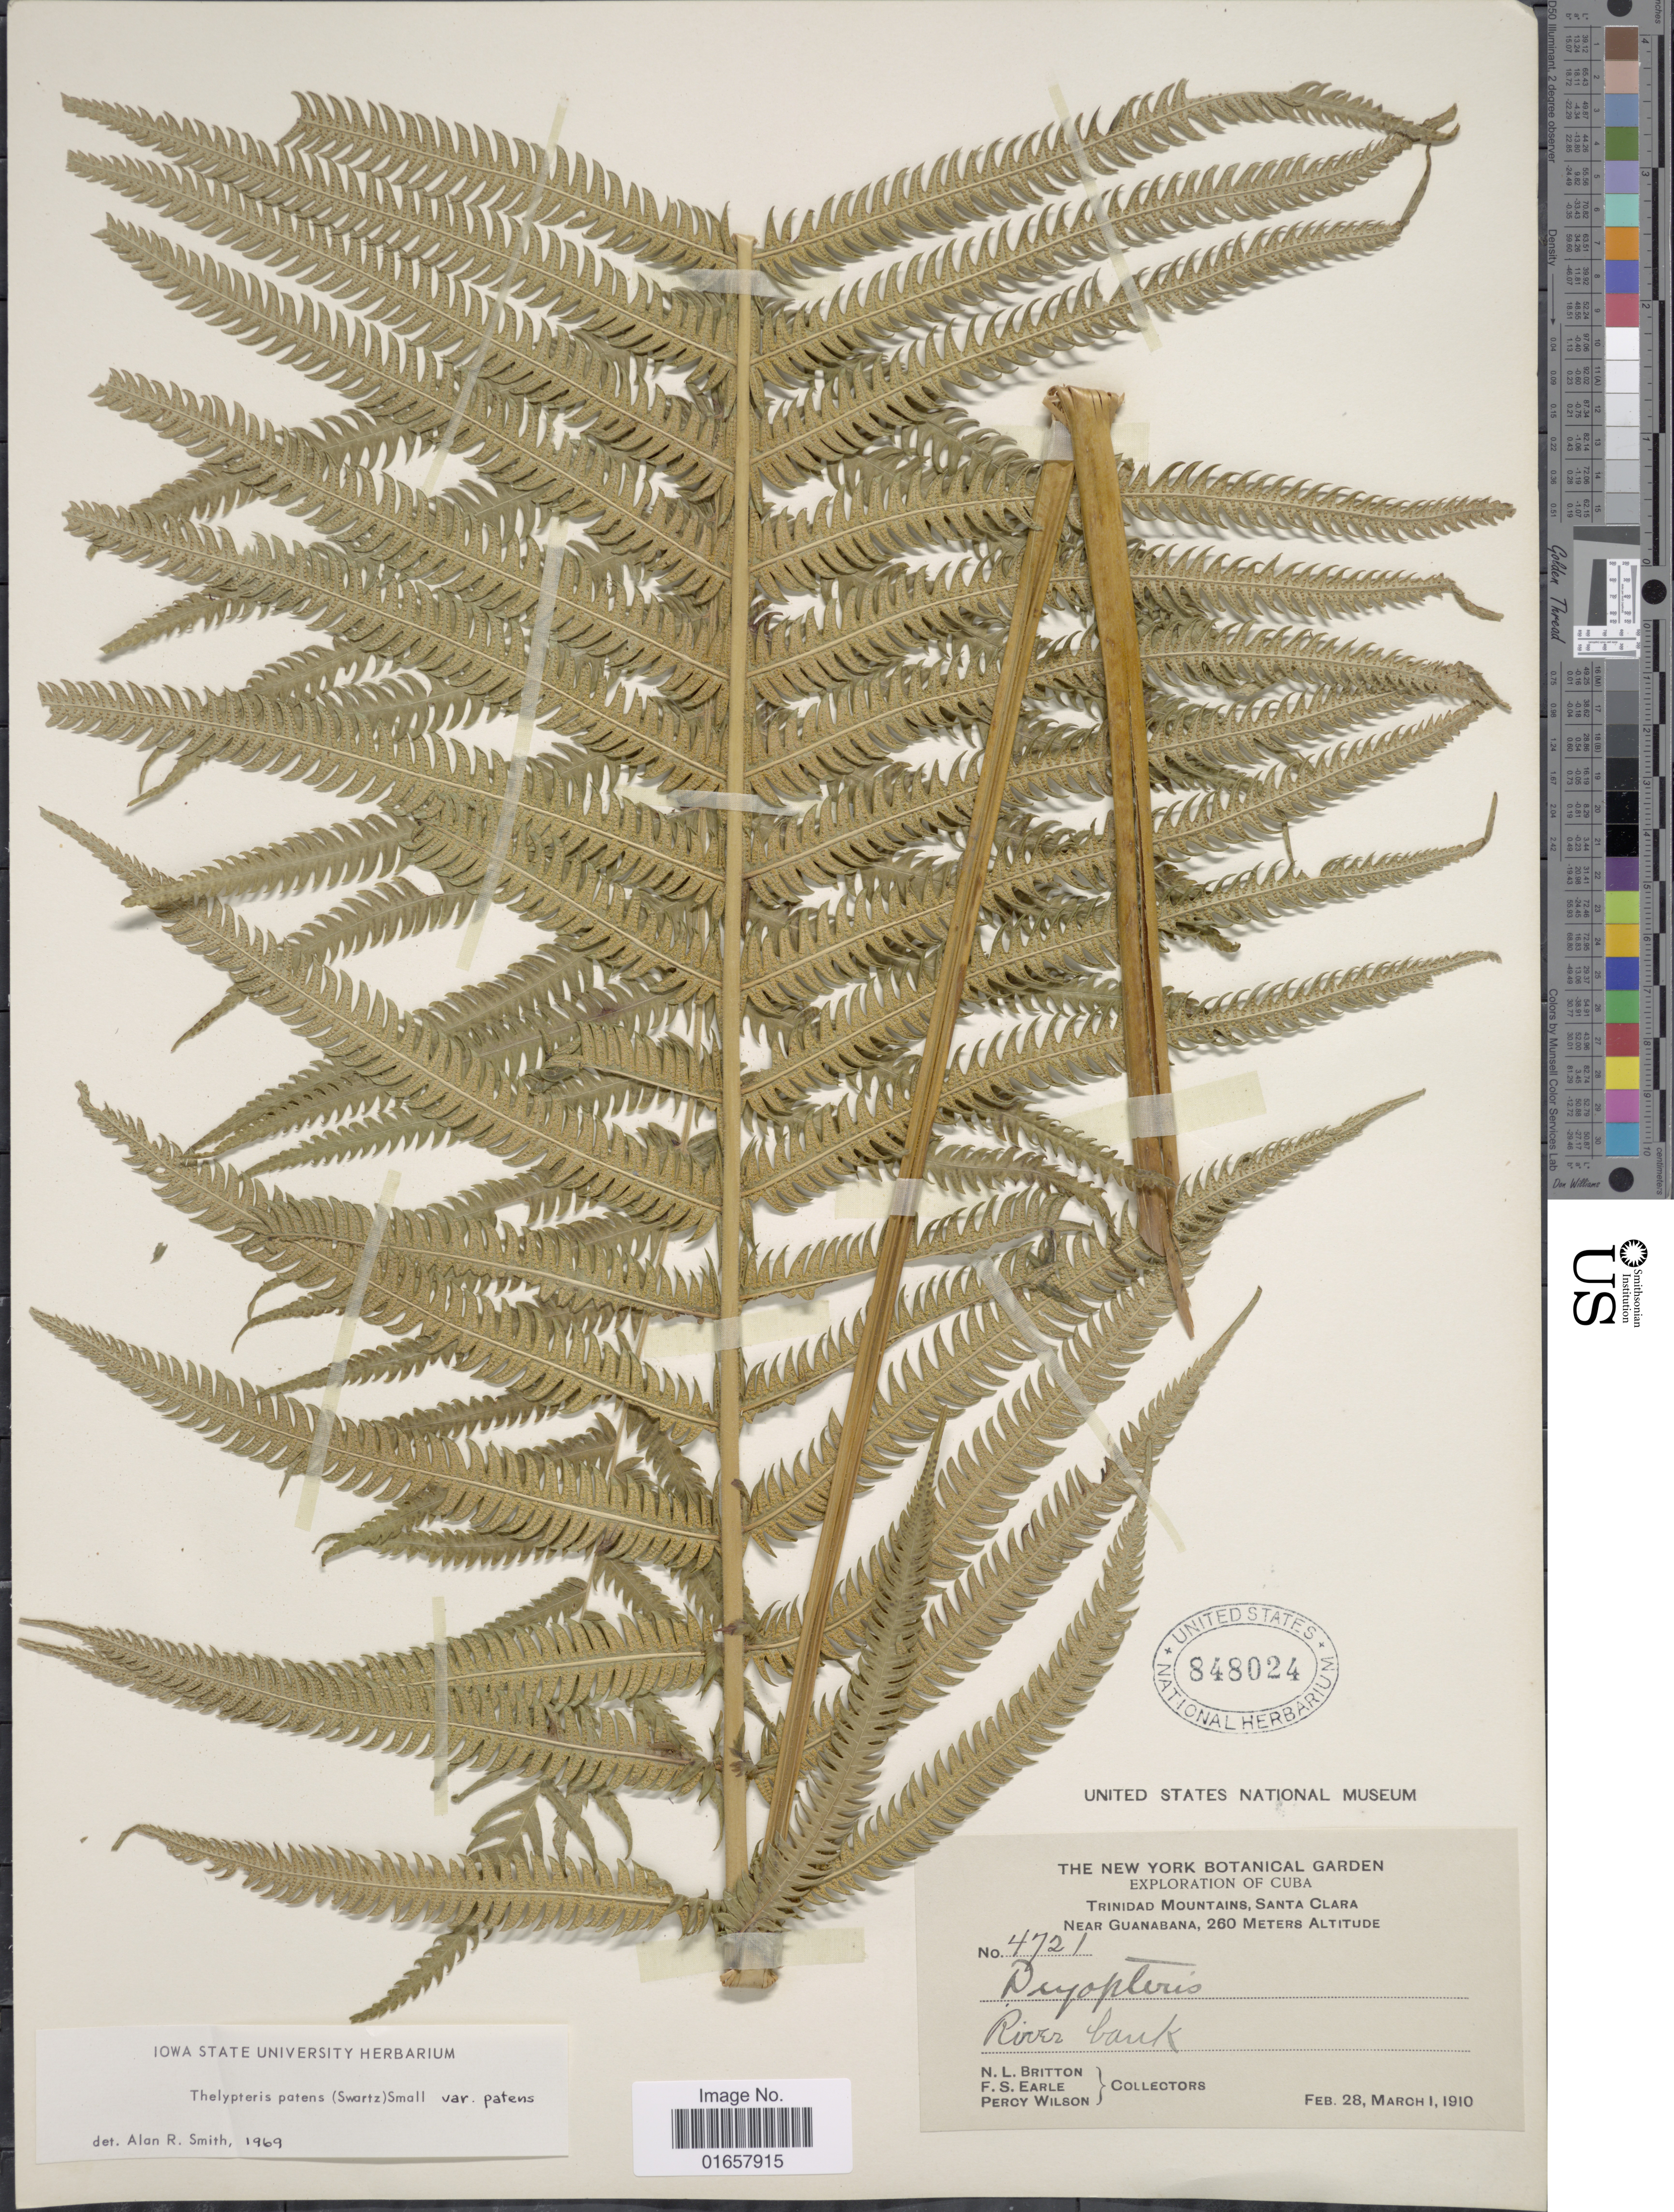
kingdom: Plantae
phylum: Tracheophyta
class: Polypodiopsida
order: Polypodiales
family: Thelypteridaceae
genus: Christella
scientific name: Christella patens var. patens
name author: (Sw.) Holttum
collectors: N. Britton, F. S. Earle & P. Wilson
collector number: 4721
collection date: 1910-02-28/1910-03-01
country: Cuba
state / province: Las Villas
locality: Cuba, Trinidad Mountains, Santa Clara, near Guanabana.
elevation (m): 260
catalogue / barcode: US 848024